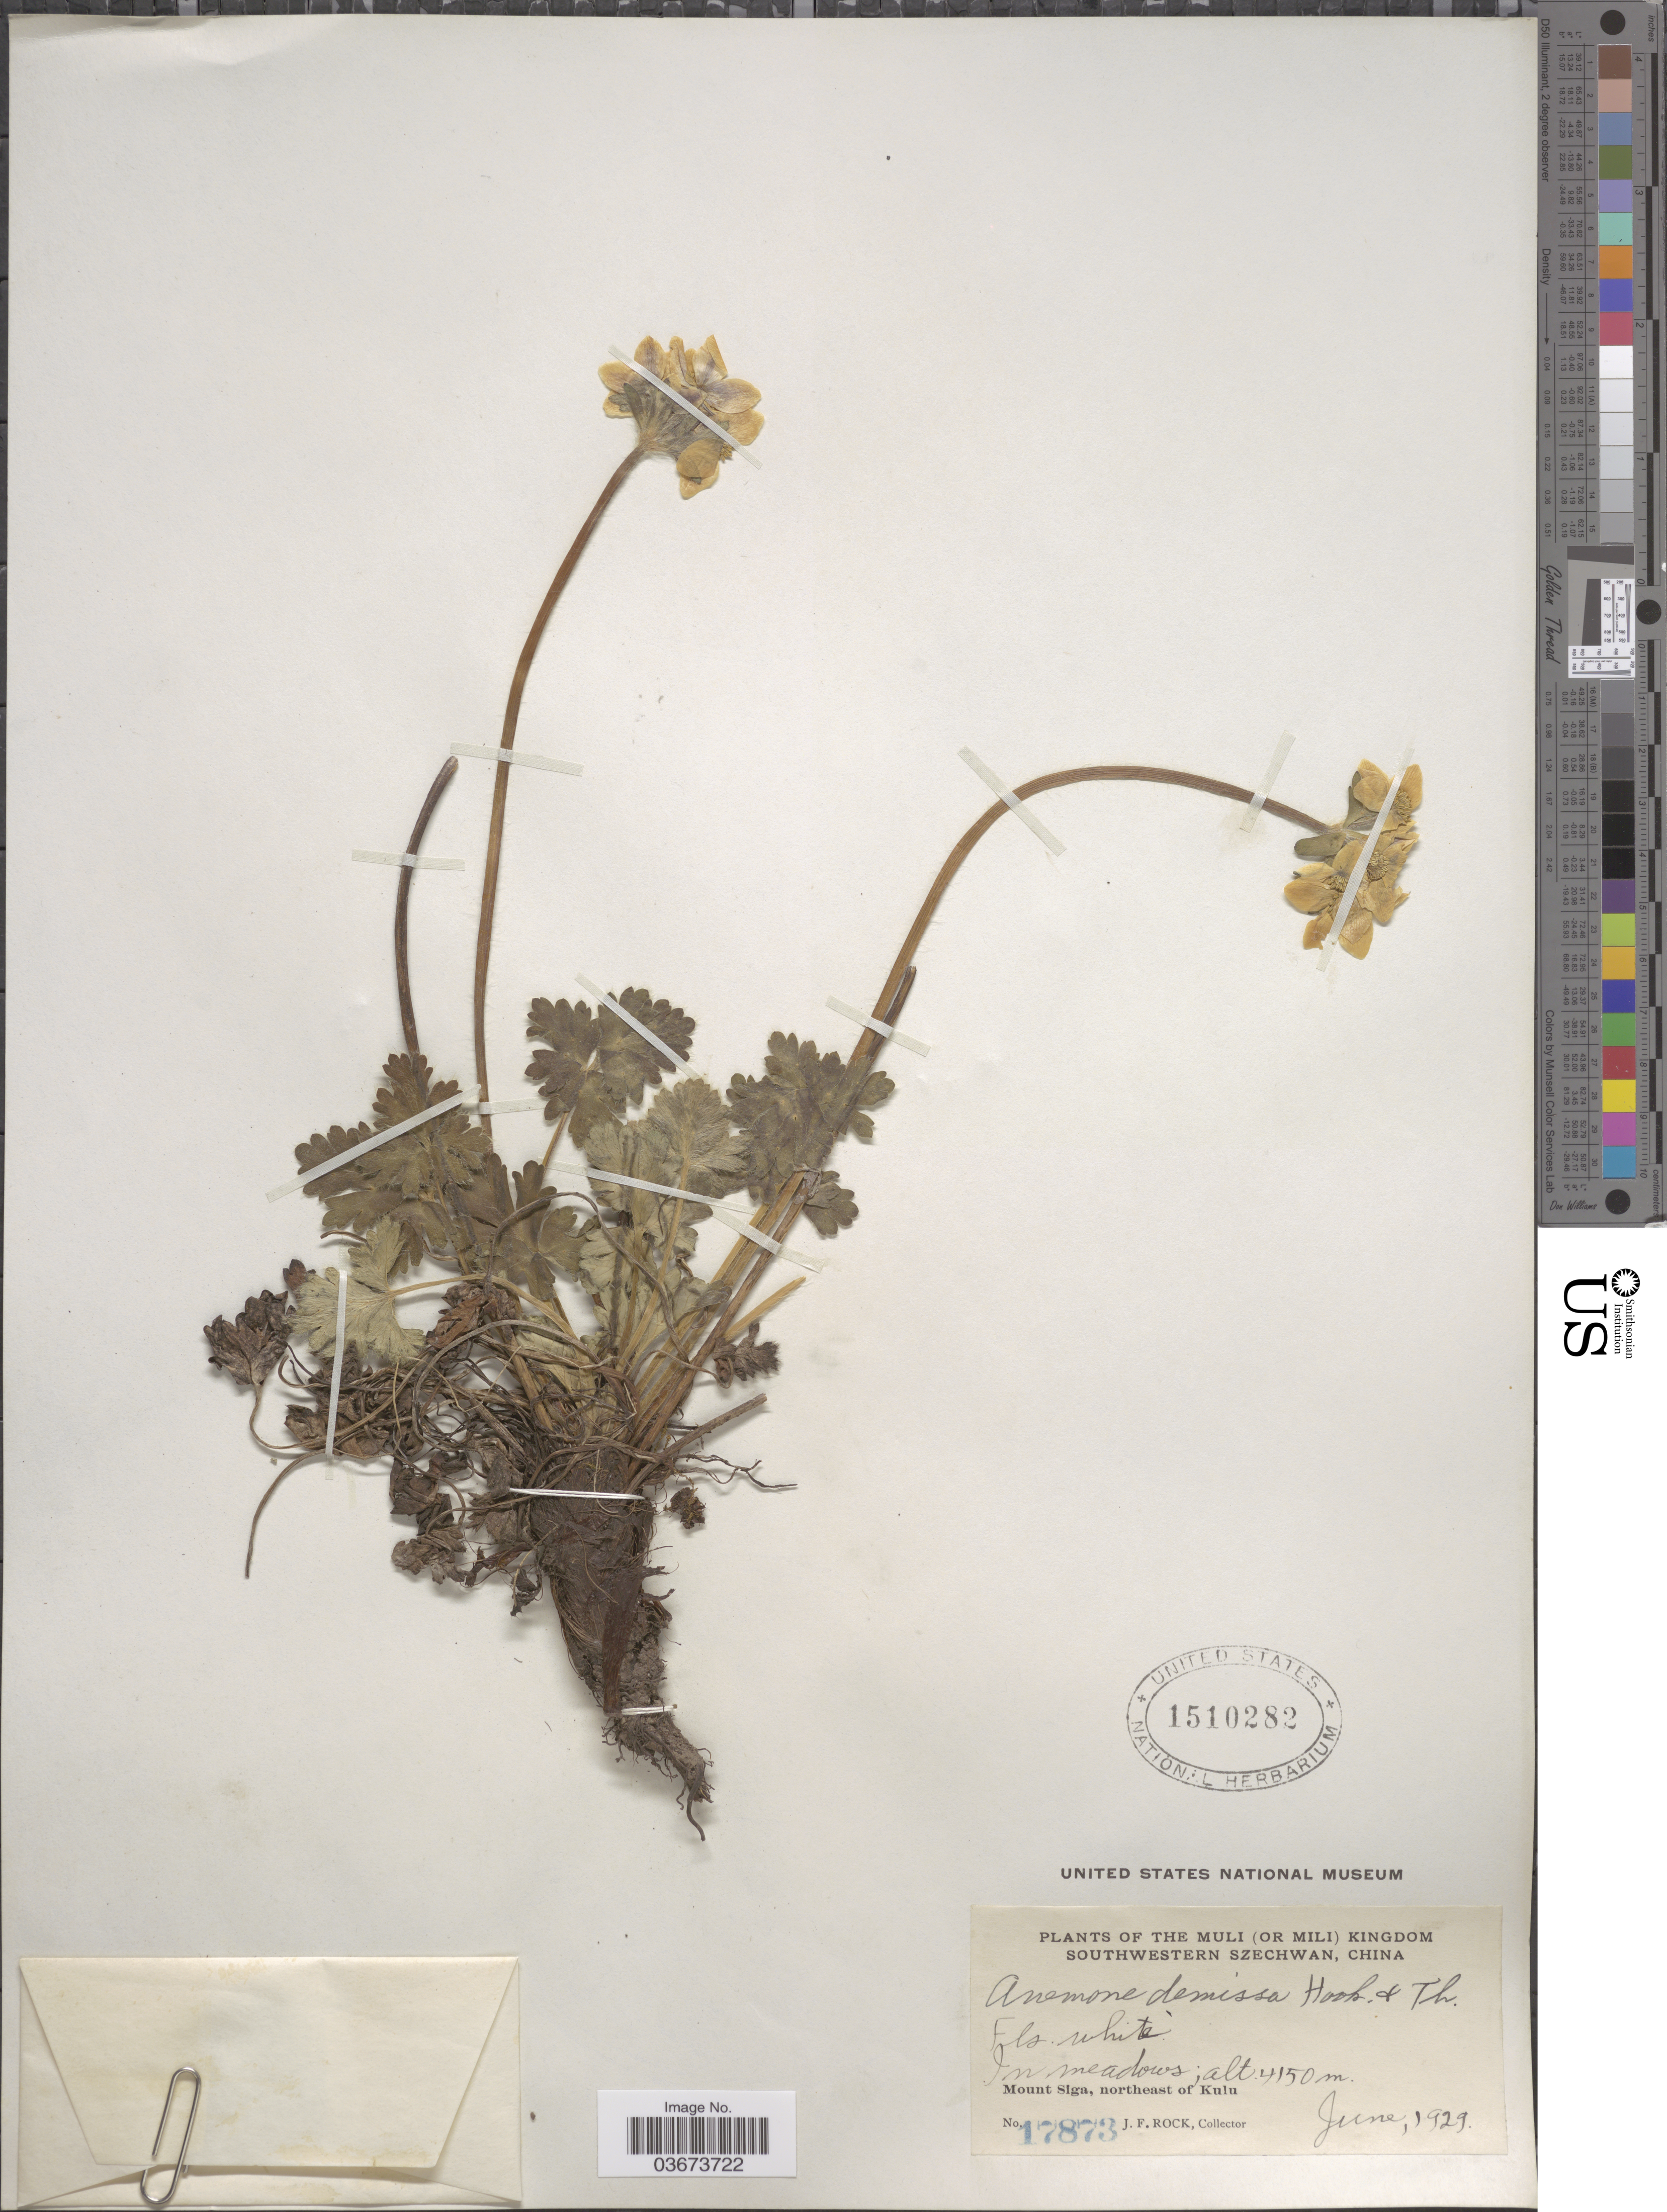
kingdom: Plantae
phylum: Tracheophyta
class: Magnoliopsida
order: Ranunculales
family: Ranunculaceae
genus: Anemone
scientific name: Anemone demissa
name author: (Thomson) Hook.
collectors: J. Rock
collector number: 17873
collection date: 1929-06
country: China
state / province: Sichuan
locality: The Muli (or Mili) Kingdom. Southwestern Szechwan. Mount Siga, northeast of Kulu.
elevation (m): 4150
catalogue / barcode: US 1510282